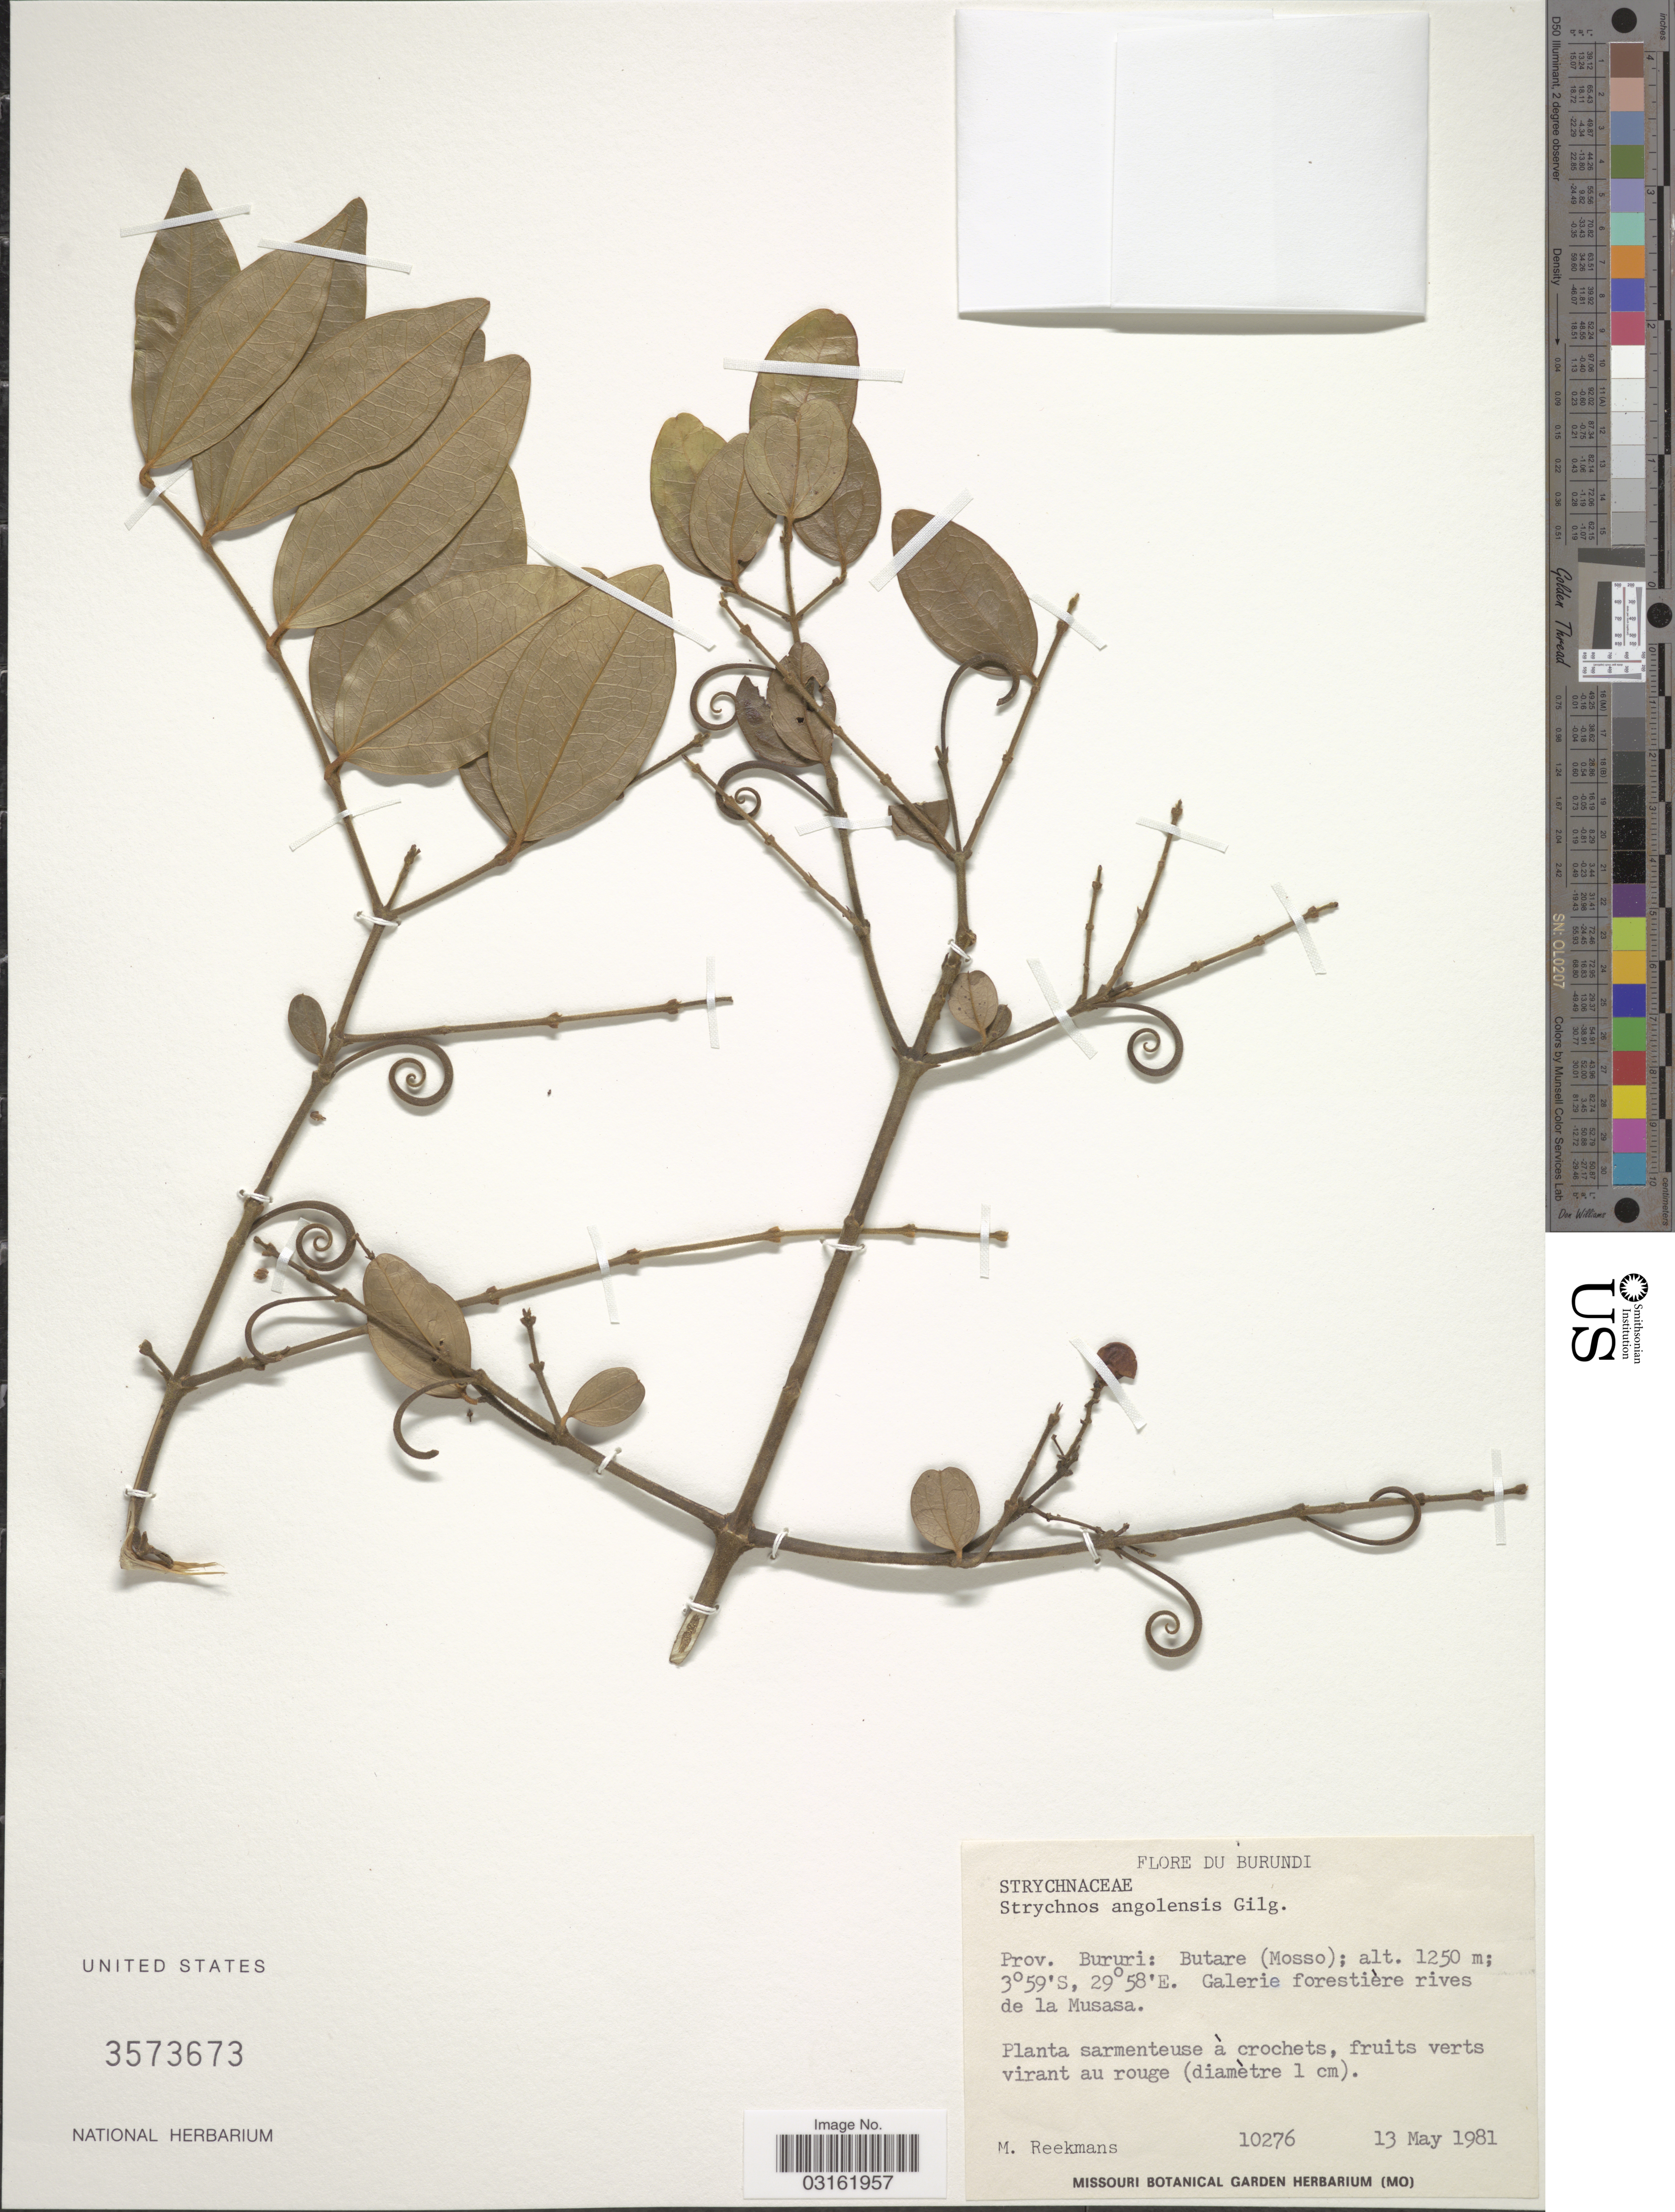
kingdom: Plantae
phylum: Tracheophyta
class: Magnoliopsida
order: Gentianales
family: Loganiaceae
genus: Strychnos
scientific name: Strychnos angolensis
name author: Gilg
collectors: M. Reekmans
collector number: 10276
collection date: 1981-05-13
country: Burundi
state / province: Bururi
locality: Prov. Bururi: Butare (Mosso). Galerie forestière rives de la Musasa.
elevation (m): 1250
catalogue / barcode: US 3573673